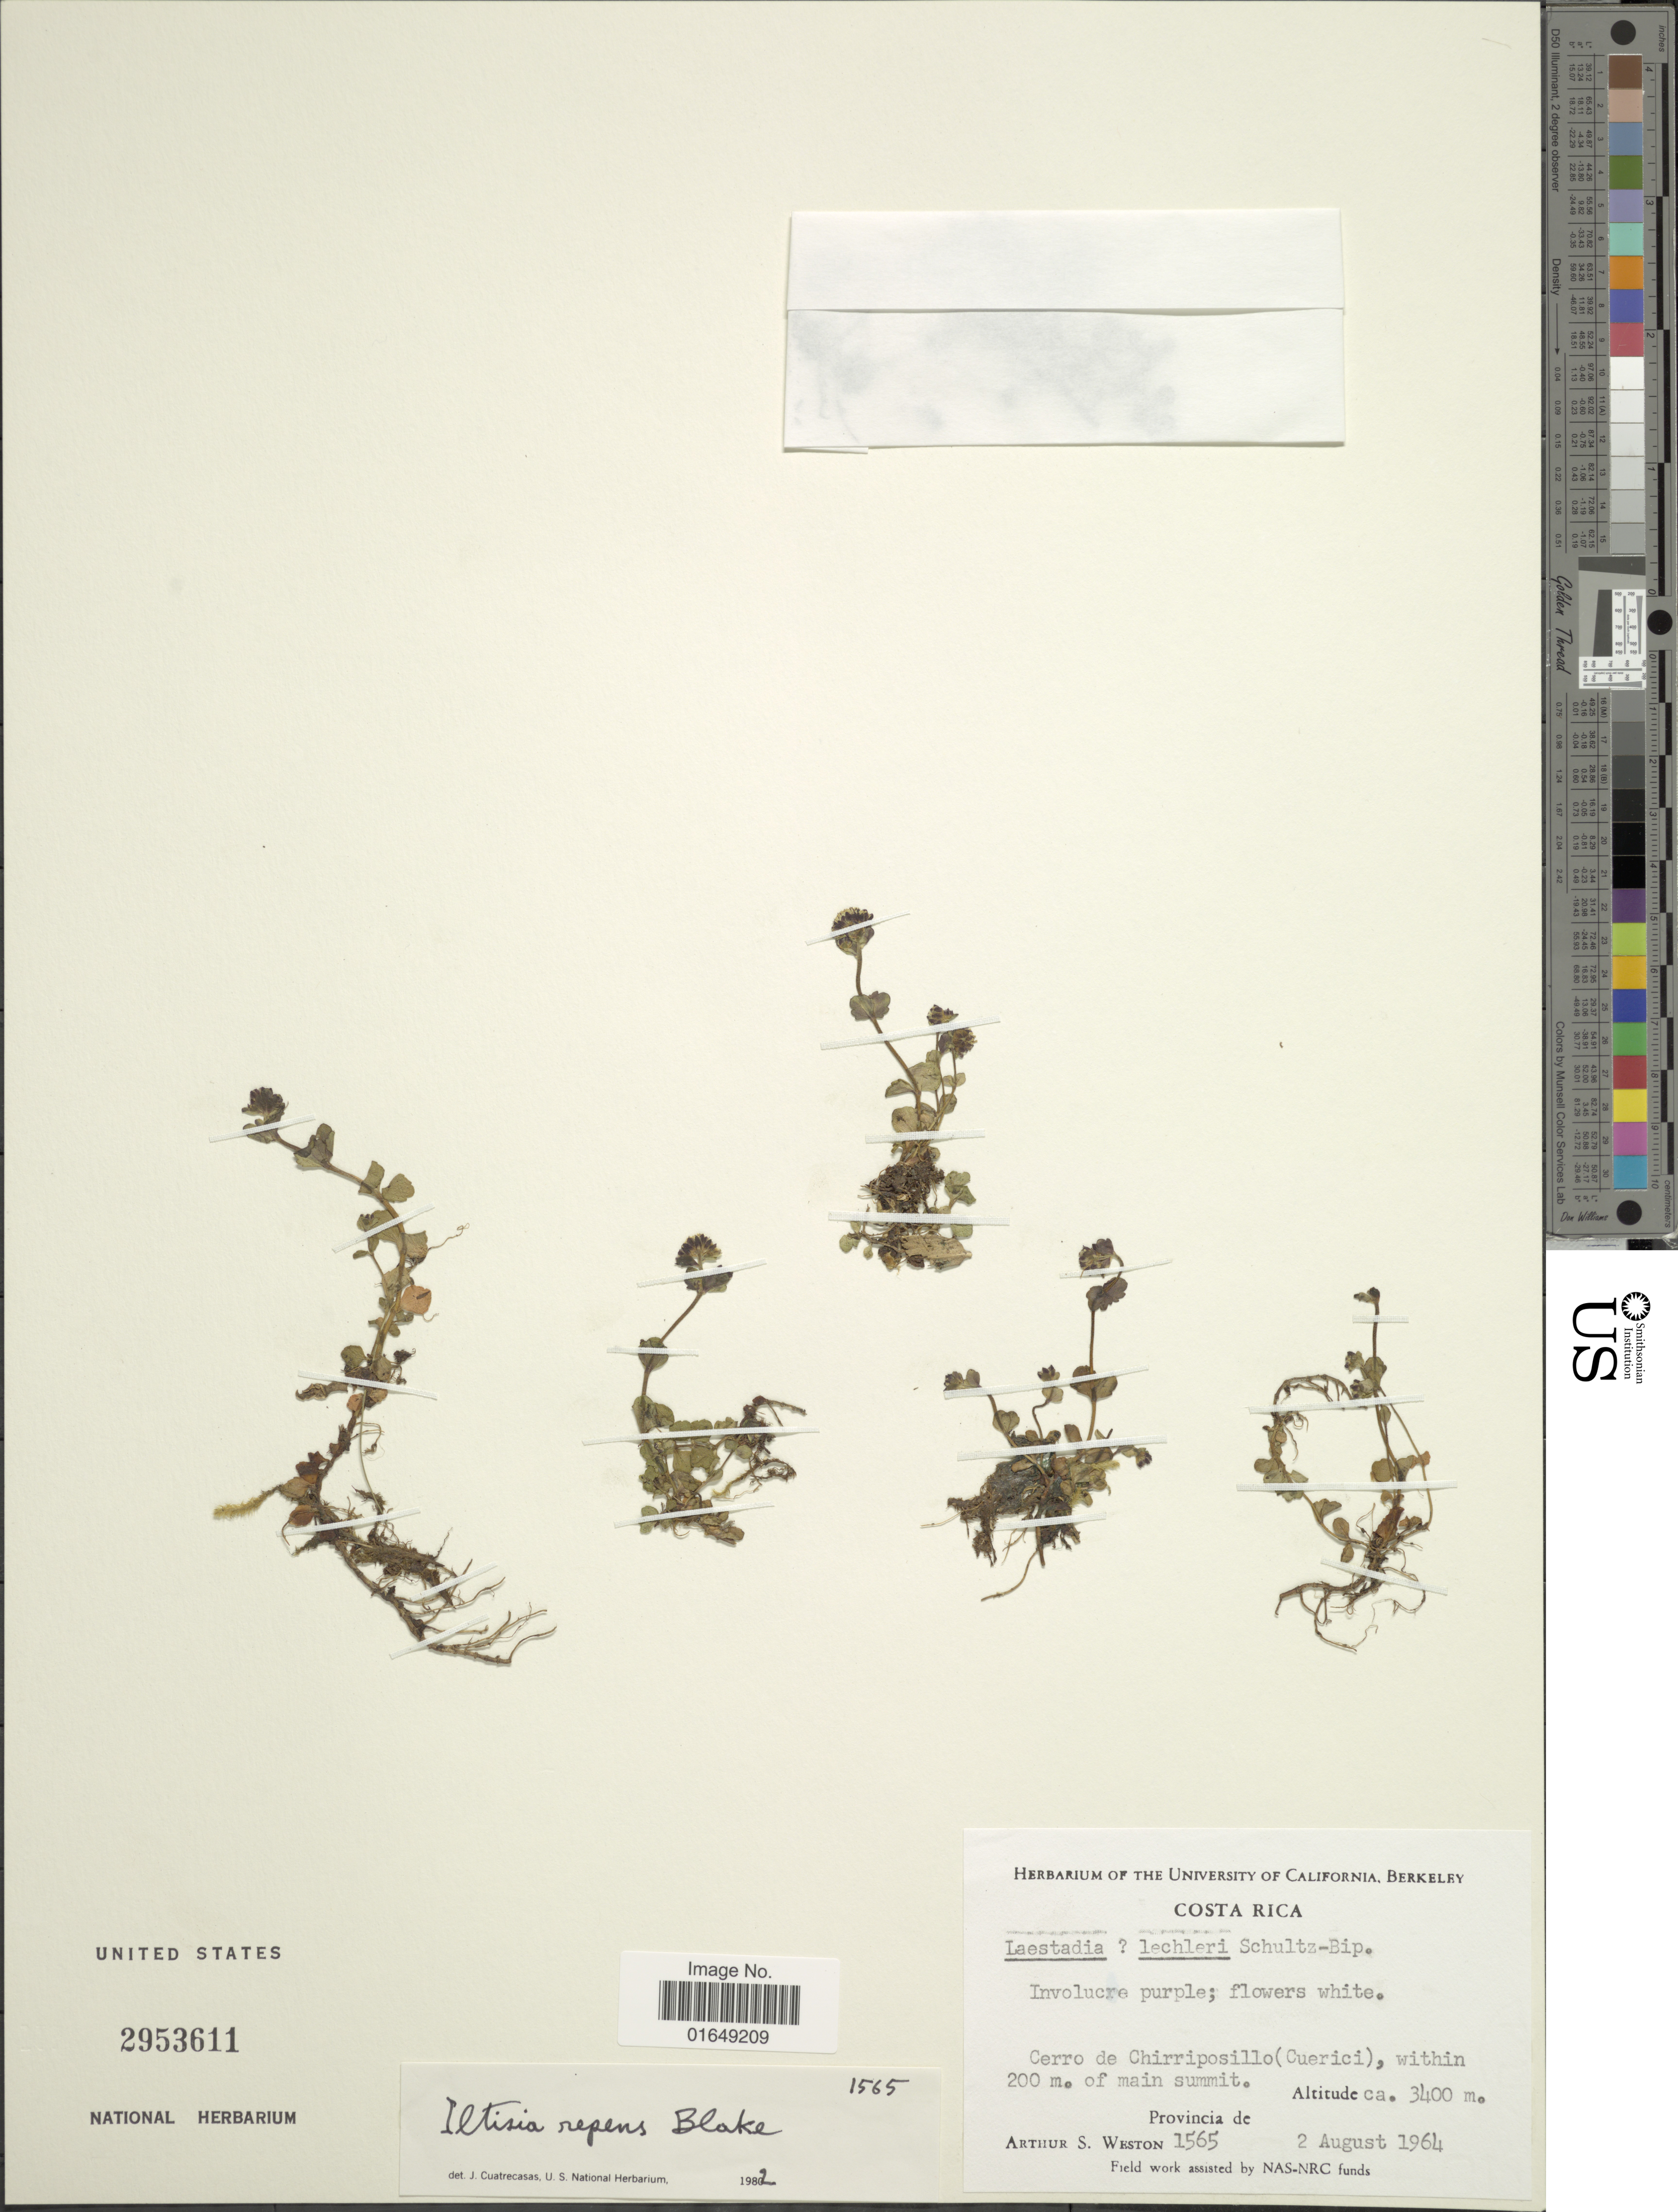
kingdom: Plantae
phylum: Tracheophyta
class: Magnoliopsida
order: Asterales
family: Asteraceae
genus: Iltisia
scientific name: Iltisia repens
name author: S.F. Blake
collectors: A. Weston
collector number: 1565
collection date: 1964-08-02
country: Costa Rica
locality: Cerro de Chirriposillo (Cuerici), within 200 m. of main summit.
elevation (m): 3400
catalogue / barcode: US 2953611